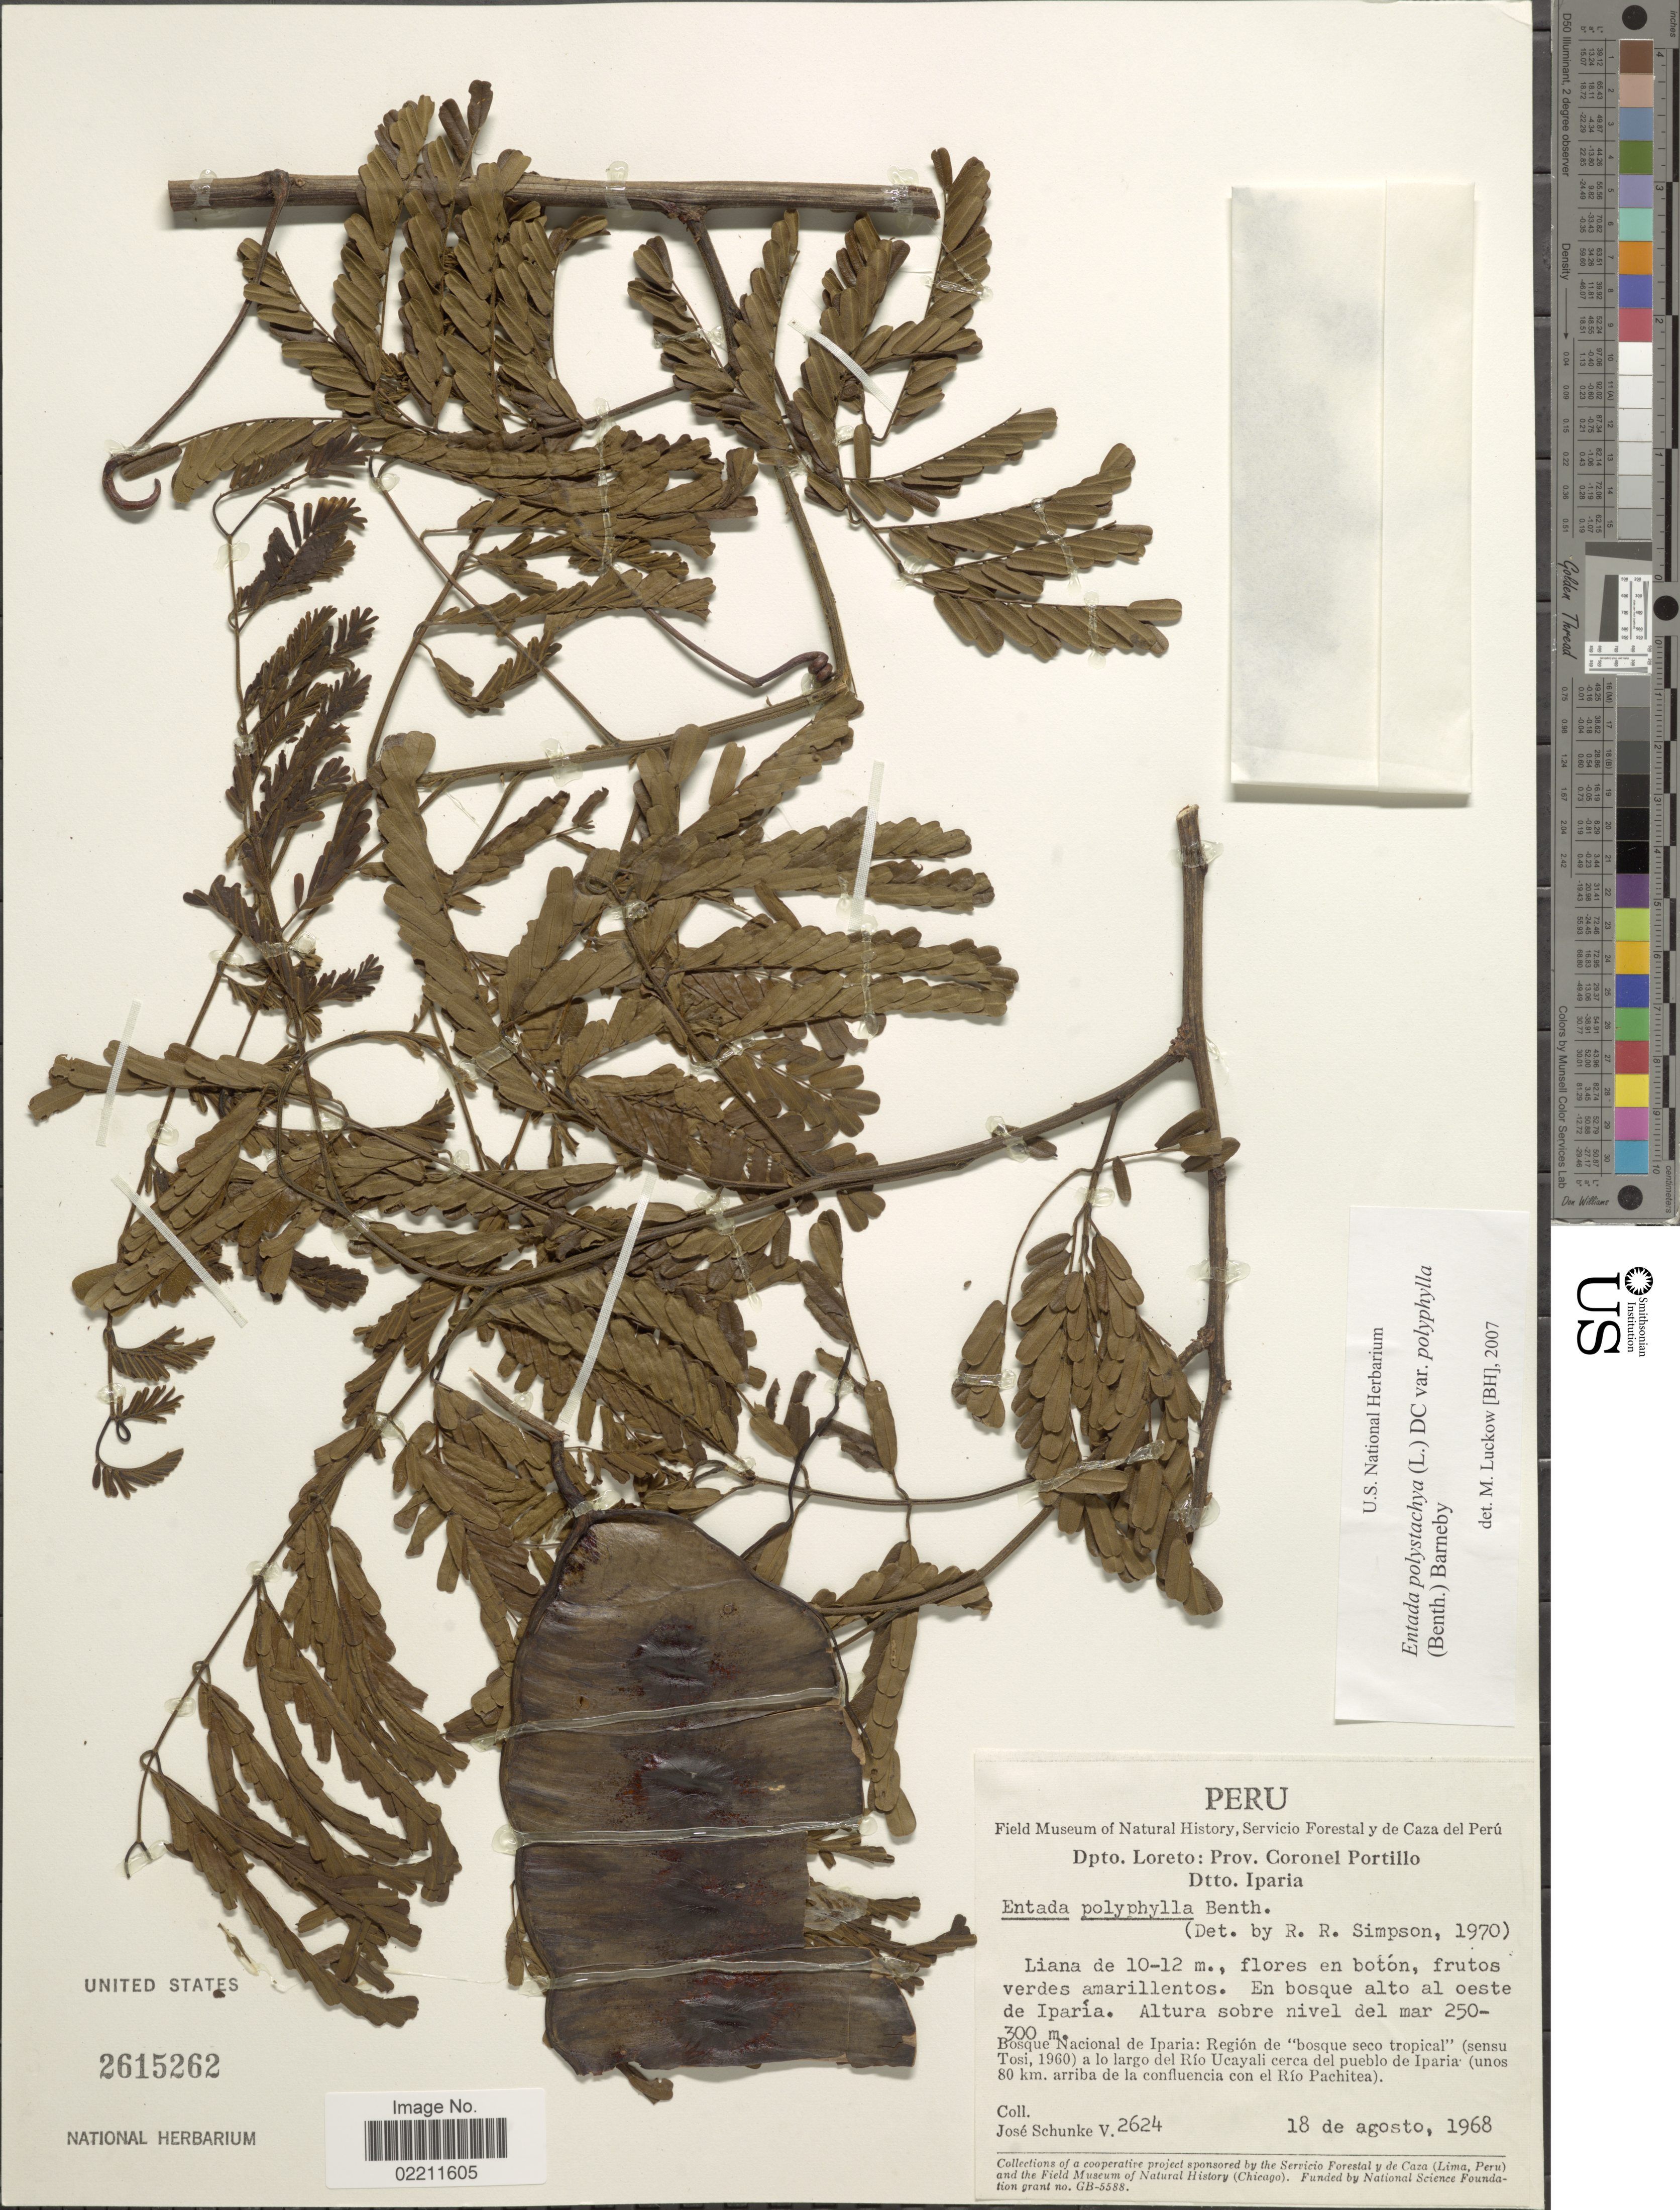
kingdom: Plantae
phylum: Tracheophyta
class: Magnoliopsida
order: Fabales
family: Fabaceae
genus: Entada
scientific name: Entada polystachya var. polyphylla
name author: (Benth.) Barneby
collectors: J. Schunke Vigo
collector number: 26241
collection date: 1968-08-18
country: Peru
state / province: Loreto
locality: Peru, Depto: Loreto, Prov. Coronel Portillo. Dttp. Iparia. En bosque al oeste de Iparia. Bosque Nacional de iparia: Region de "Bosque seco tropical" , a lo largo del Rio Ucayali cerca del pueblo de Iparia (Unos 80 km. arriba de la confluencia con el Rio Pachitea)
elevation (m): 250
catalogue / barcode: US 2615262